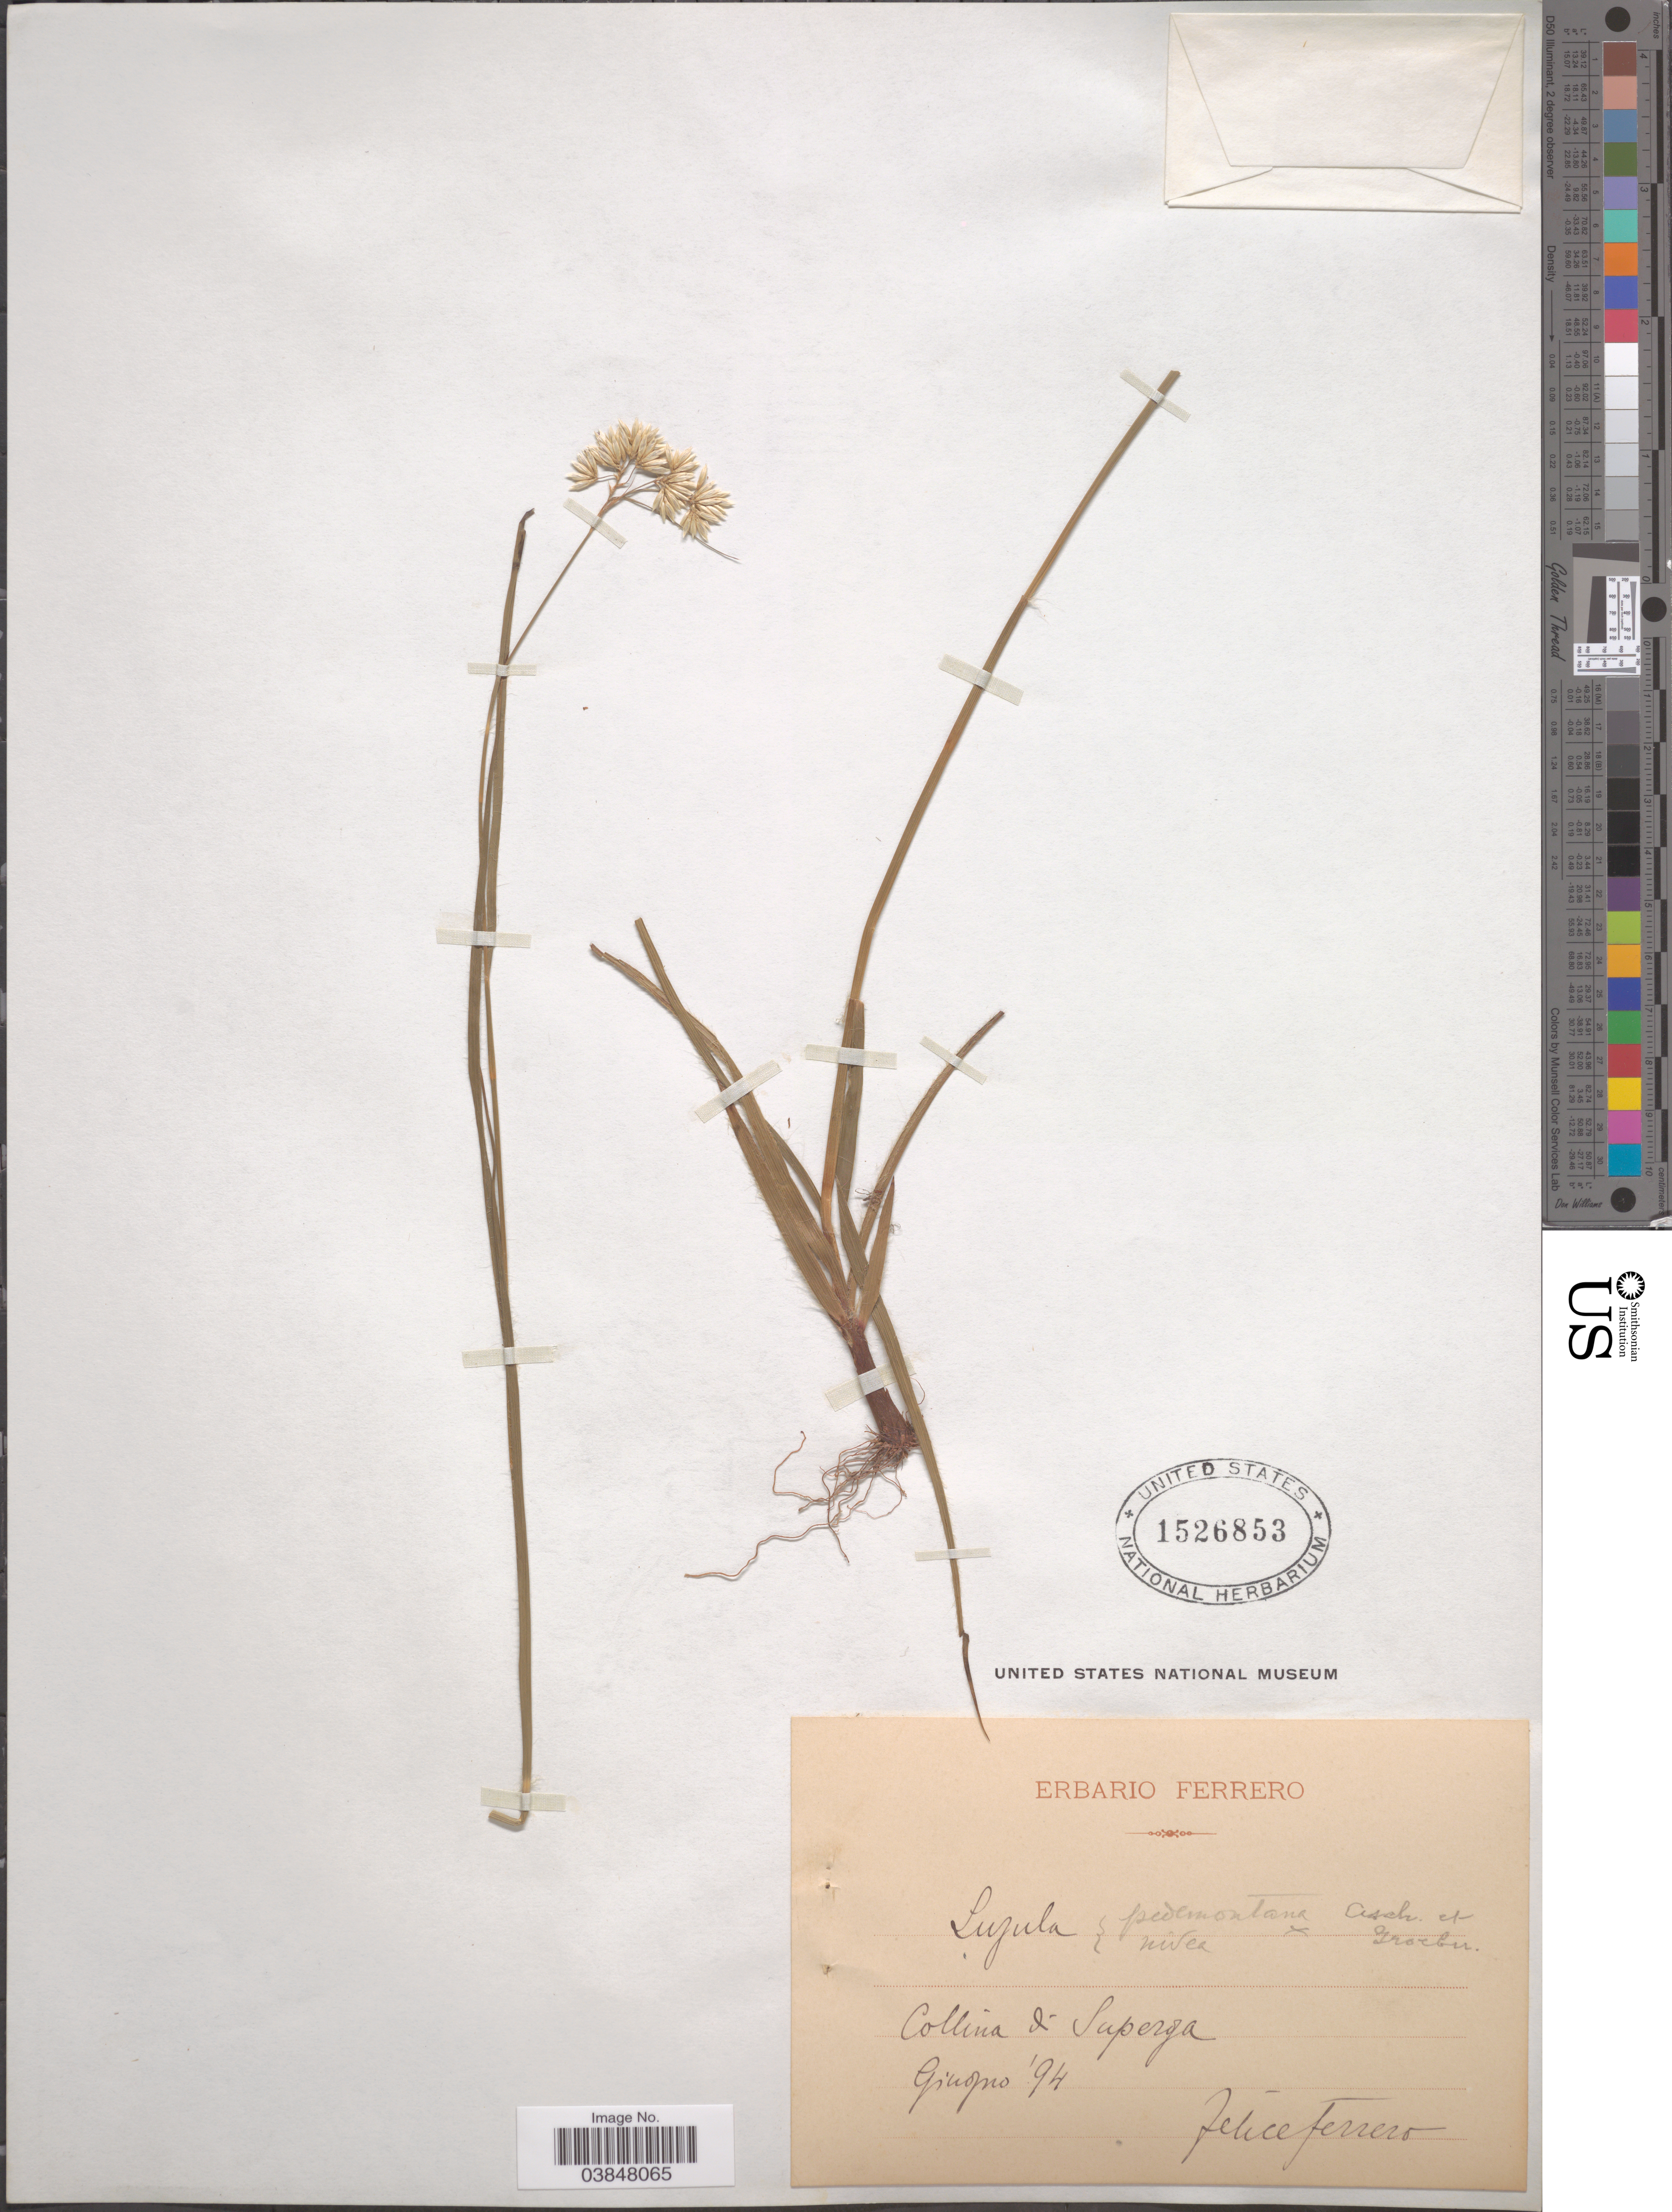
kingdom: Plantae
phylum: Tracheophyta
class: Liliopsida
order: Poales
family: Juncaceae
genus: Luzula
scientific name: Luzula pedemontana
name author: Boiss. & Reut.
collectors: F. Ferrero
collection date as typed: Transcribed d/m/y: //94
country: Italy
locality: Collina di Superga. Giugno.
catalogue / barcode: US 1526853